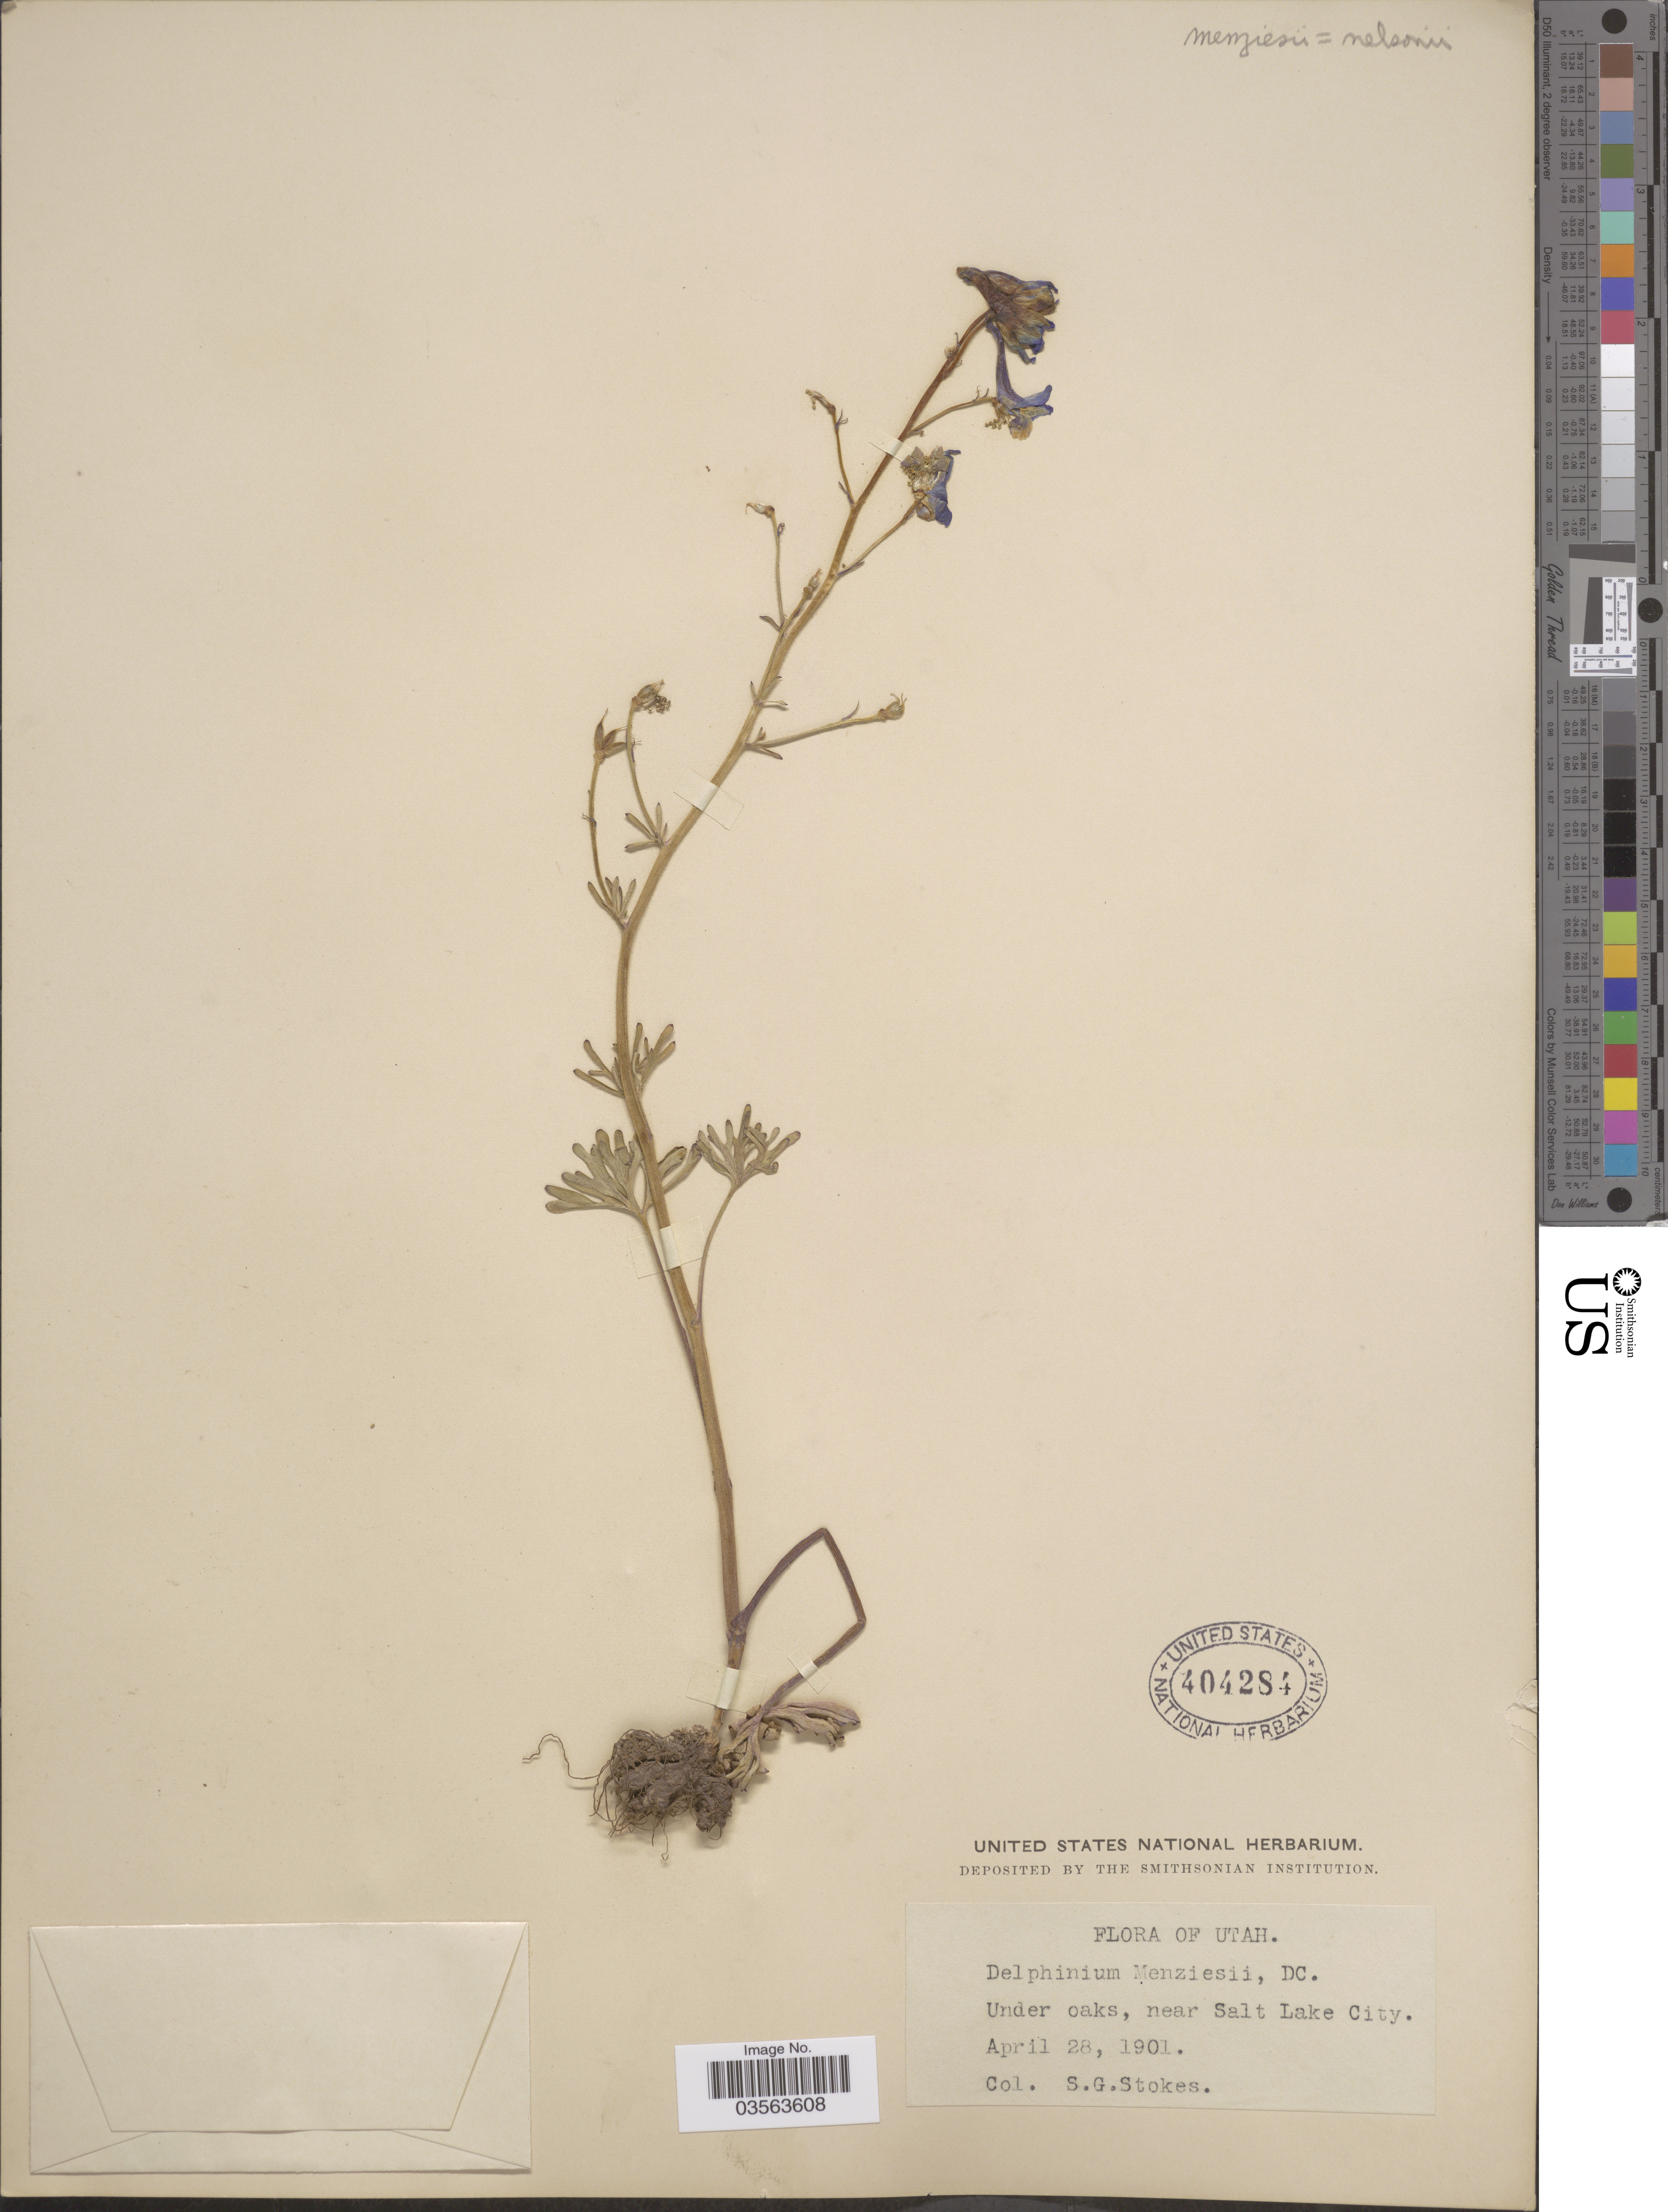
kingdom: Plantae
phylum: Tracheophyta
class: Magnoliopsida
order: Ranunculales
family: Ranunculaceae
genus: Delphinium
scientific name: Delphinium nelsonii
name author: Greene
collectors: S. G. Stokes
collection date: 1901-04-28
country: United States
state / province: Utah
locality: Under oaks, near Salt Lake City.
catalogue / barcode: US 404284